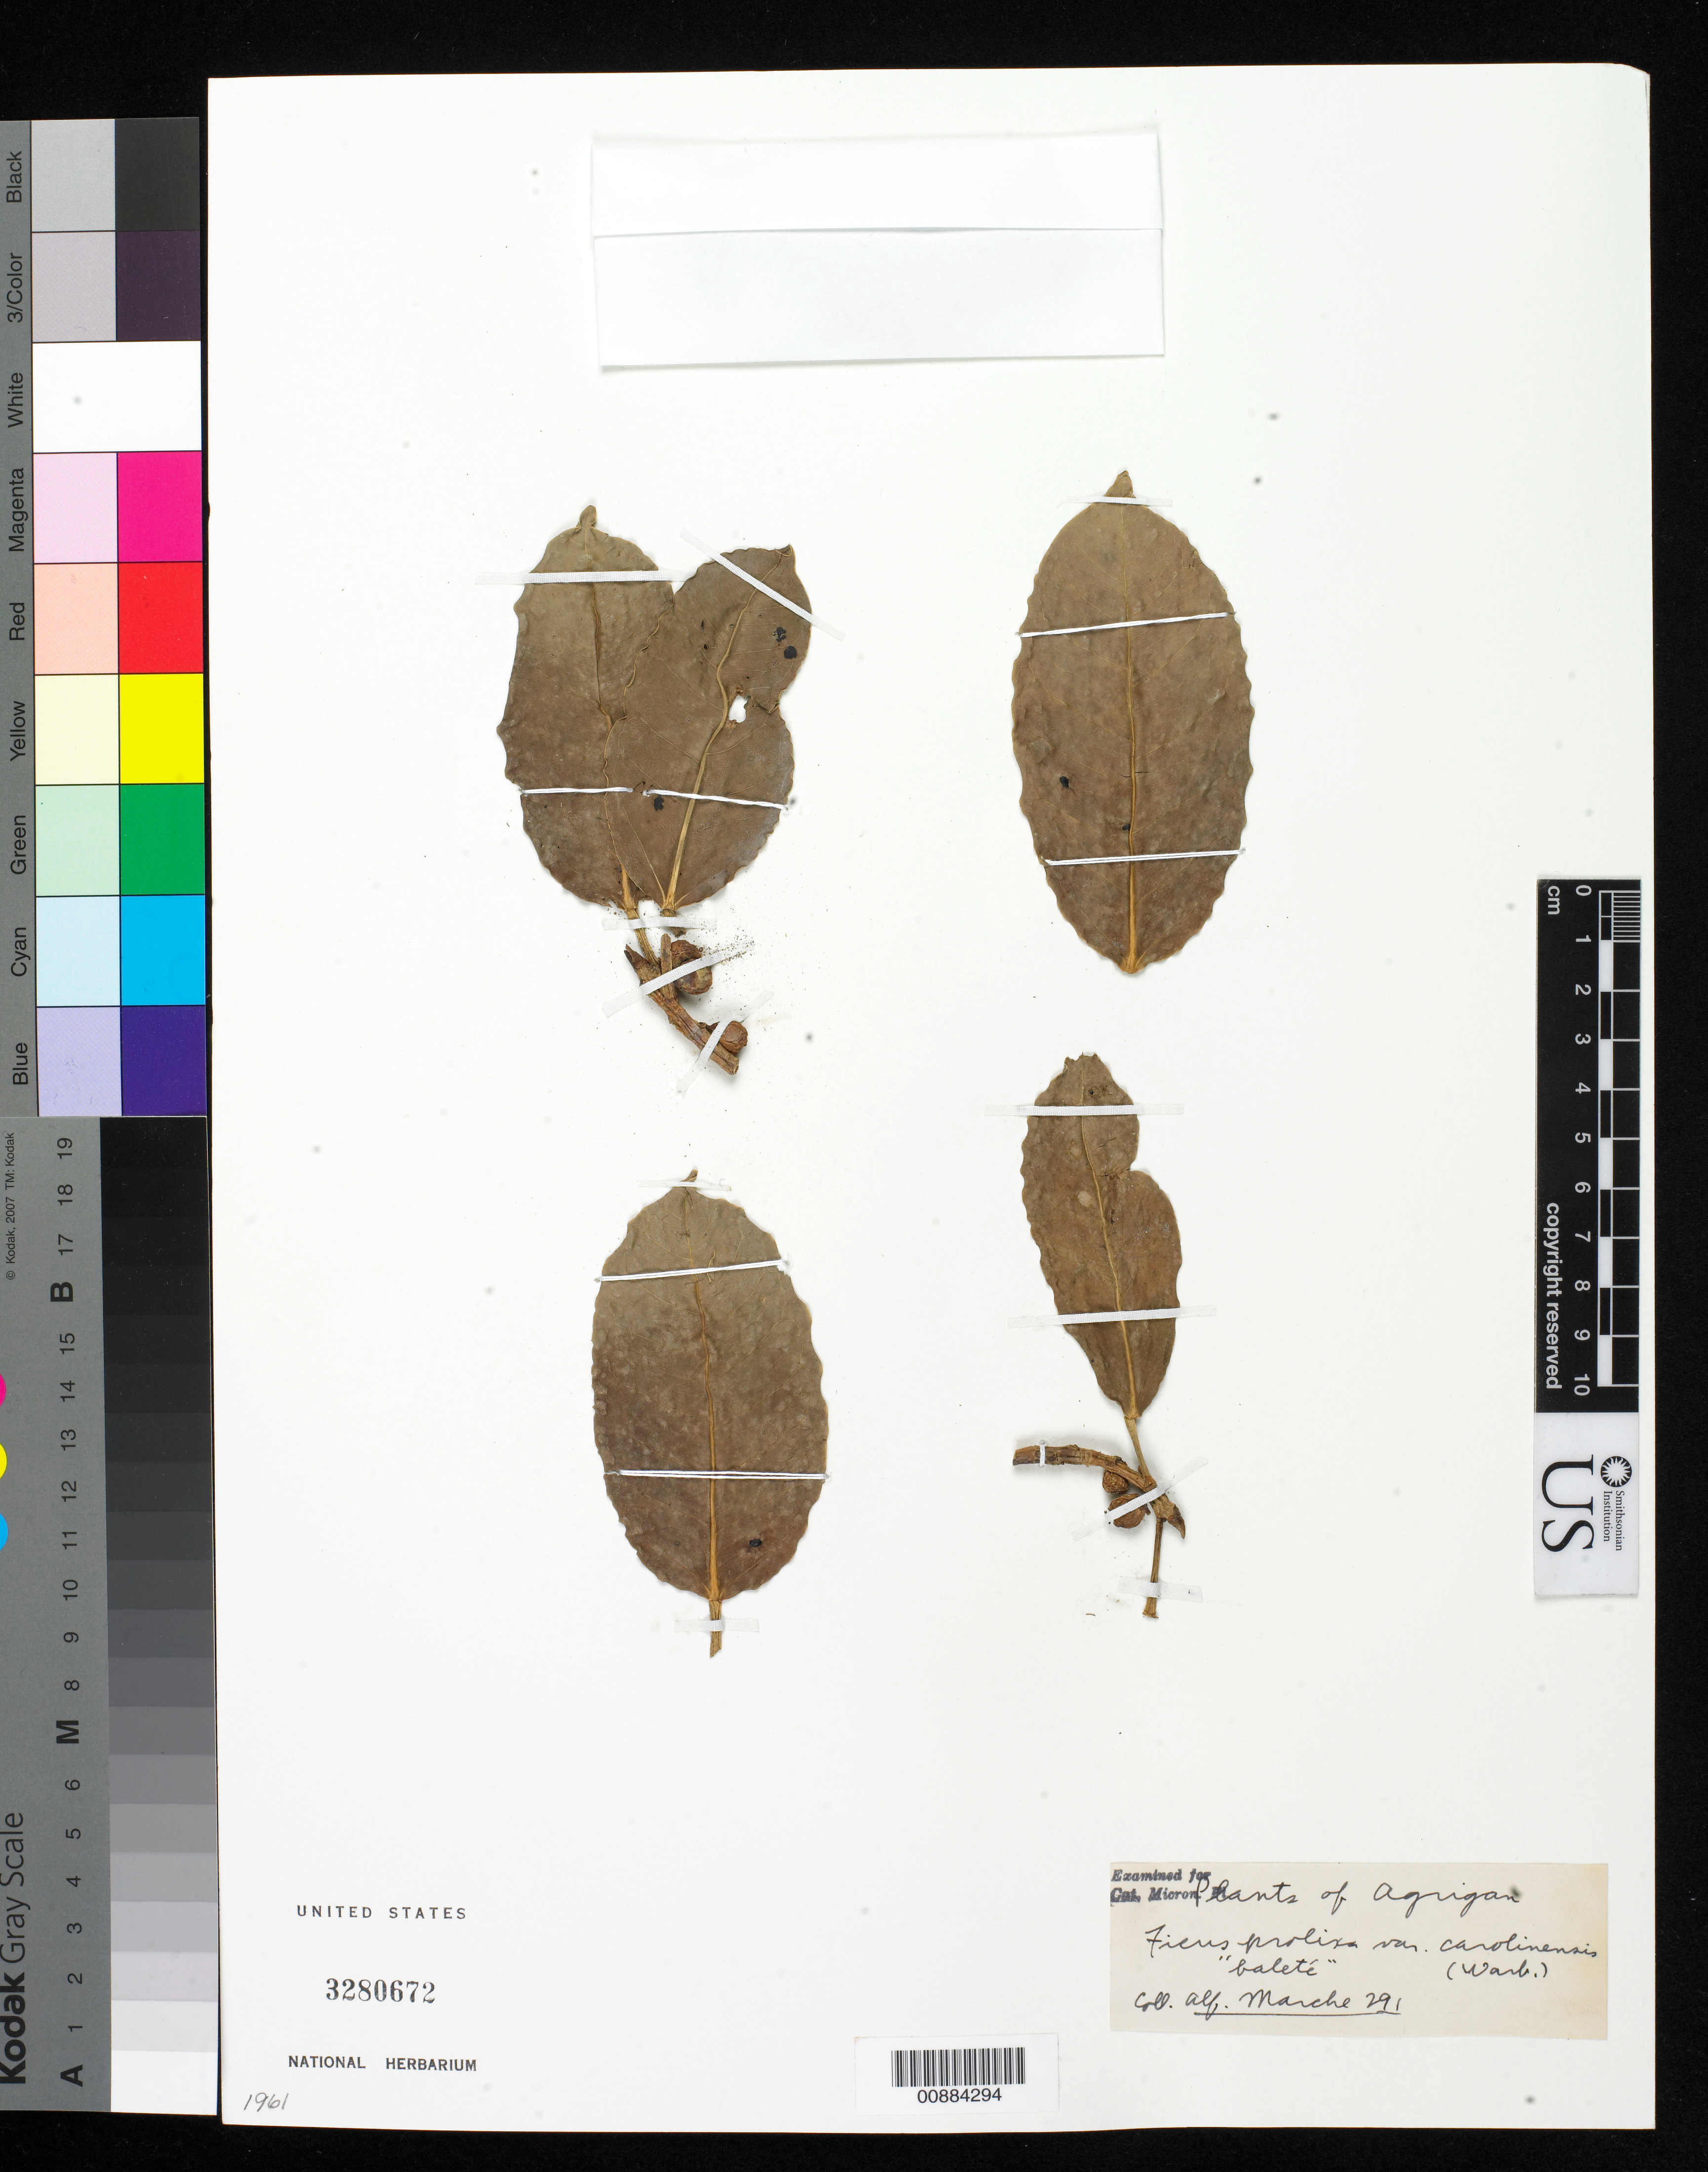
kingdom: Plantae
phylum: Tracheophyta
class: Magnoliopsida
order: Rosales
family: Moraceae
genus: Ficus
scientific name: Ficus prolixa var. carolinensis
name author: (Warb.) Fosberg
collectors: A. Marche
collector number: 291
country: Northern Mariana Islands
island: Agrihan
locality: (Agrigan)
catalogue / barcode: US 3280672